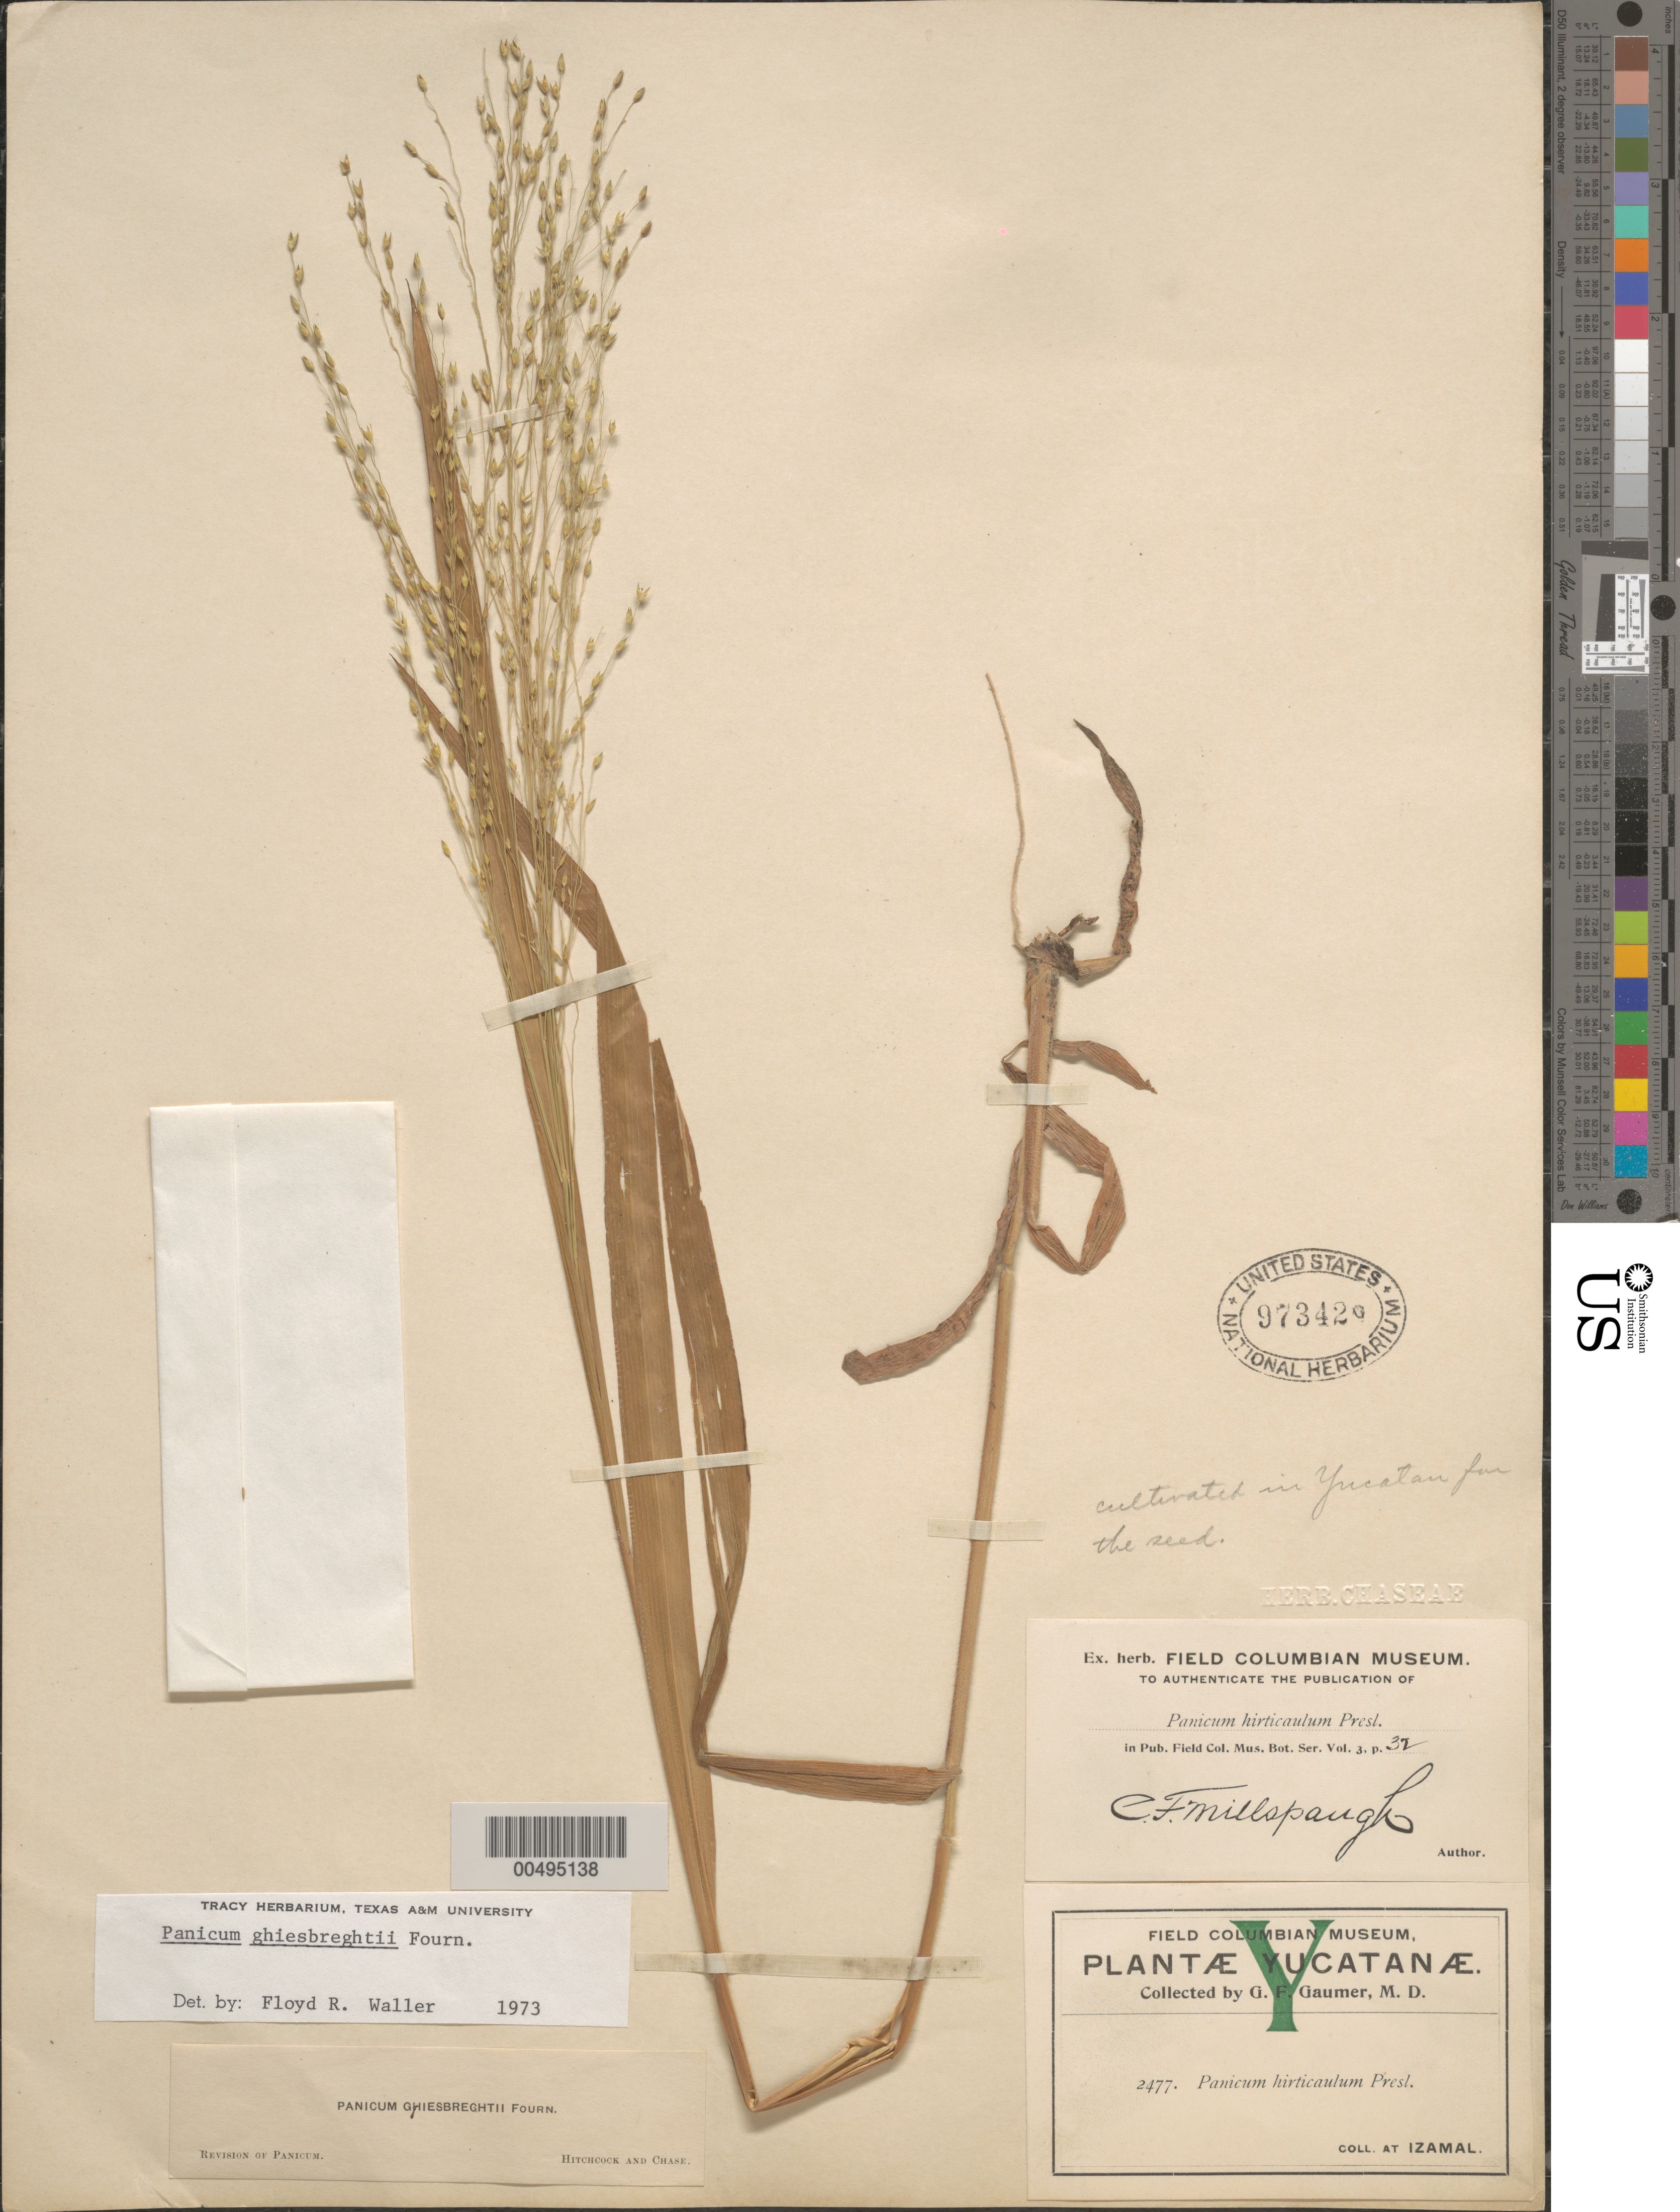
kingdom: Plantae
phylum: Tracheophyta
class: Liliopsida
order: Poales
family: Poaceae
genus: Panicum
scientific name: Panicum ghiesbreghtii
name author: E. Fourn.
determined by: Waller, F. R.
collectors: G. Gaumer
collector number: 2477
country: Mexico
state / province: Yucatan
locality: At Izamal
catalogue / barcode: US 973429